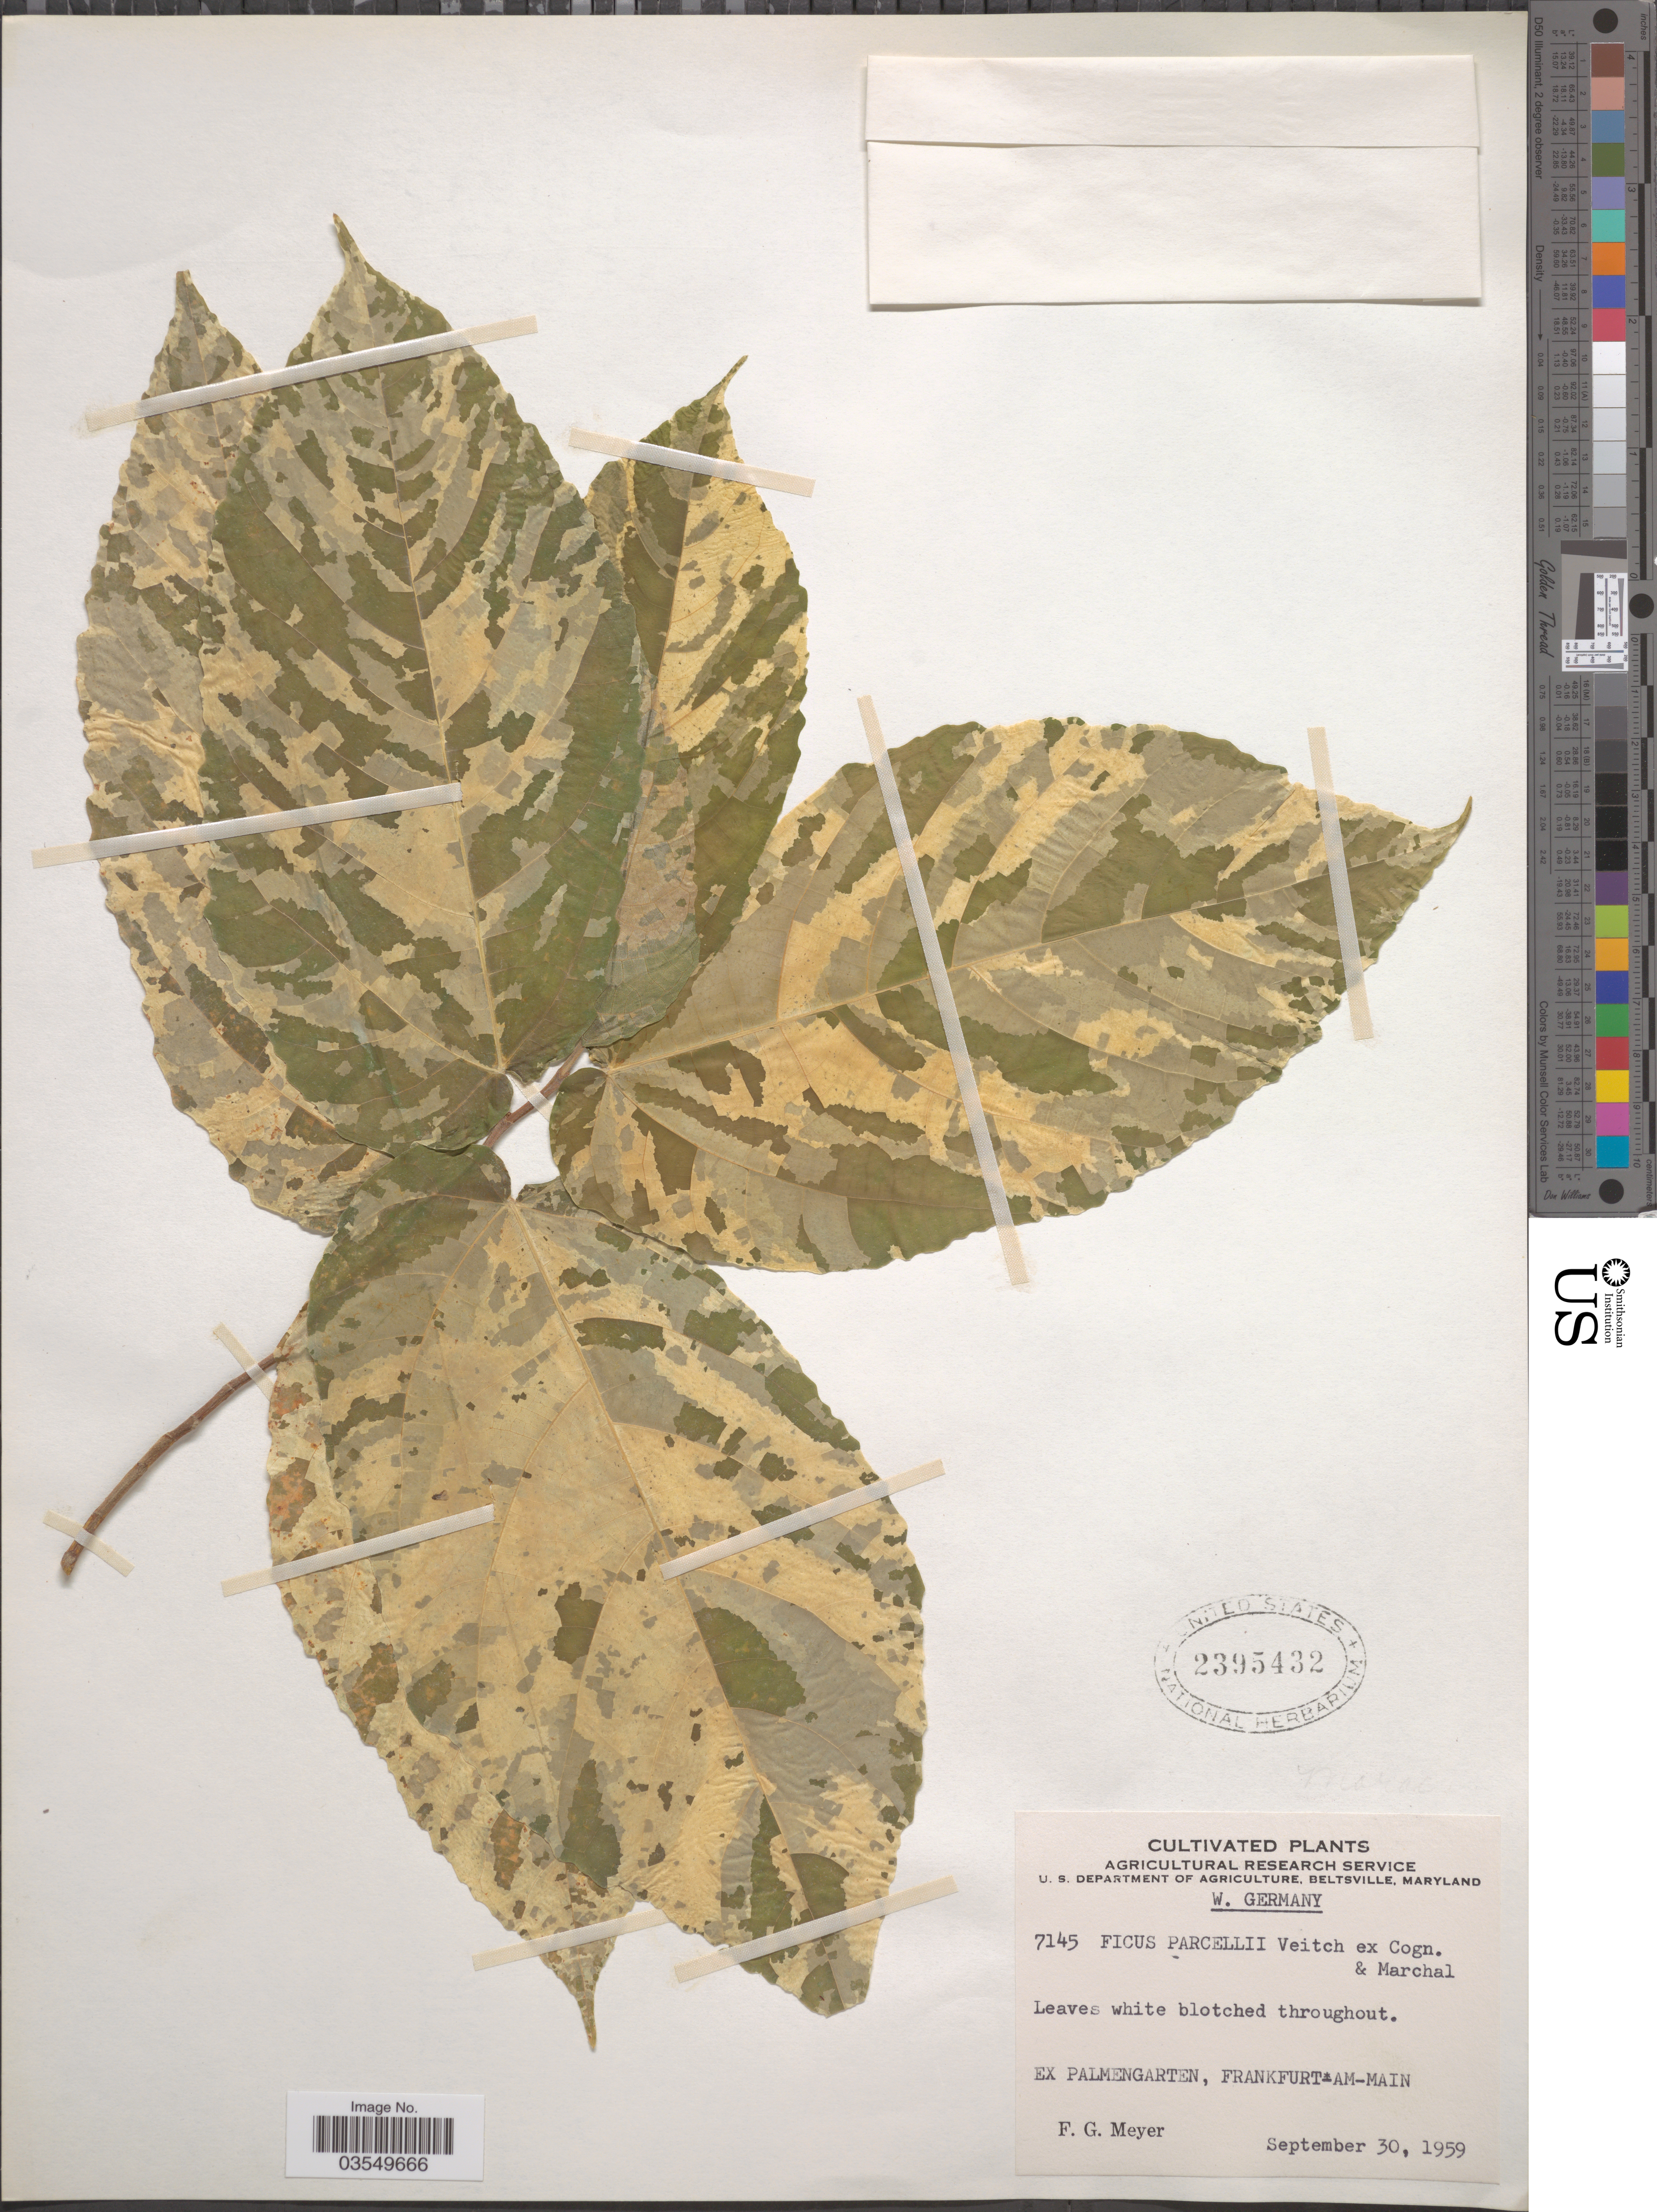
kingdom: Plantae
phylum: Tracheophyta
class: Magnoliopsida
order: Rosales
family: Moraceae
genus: Ficus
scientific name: Ficus parcellii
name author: H.J. Veitch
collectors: F. G. Meyer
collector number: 7145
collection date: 1959-09-30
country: Germany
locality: W. Germany. Ex Palmengarten, Frankfurt-Am-Main.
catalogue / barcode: US 2395432